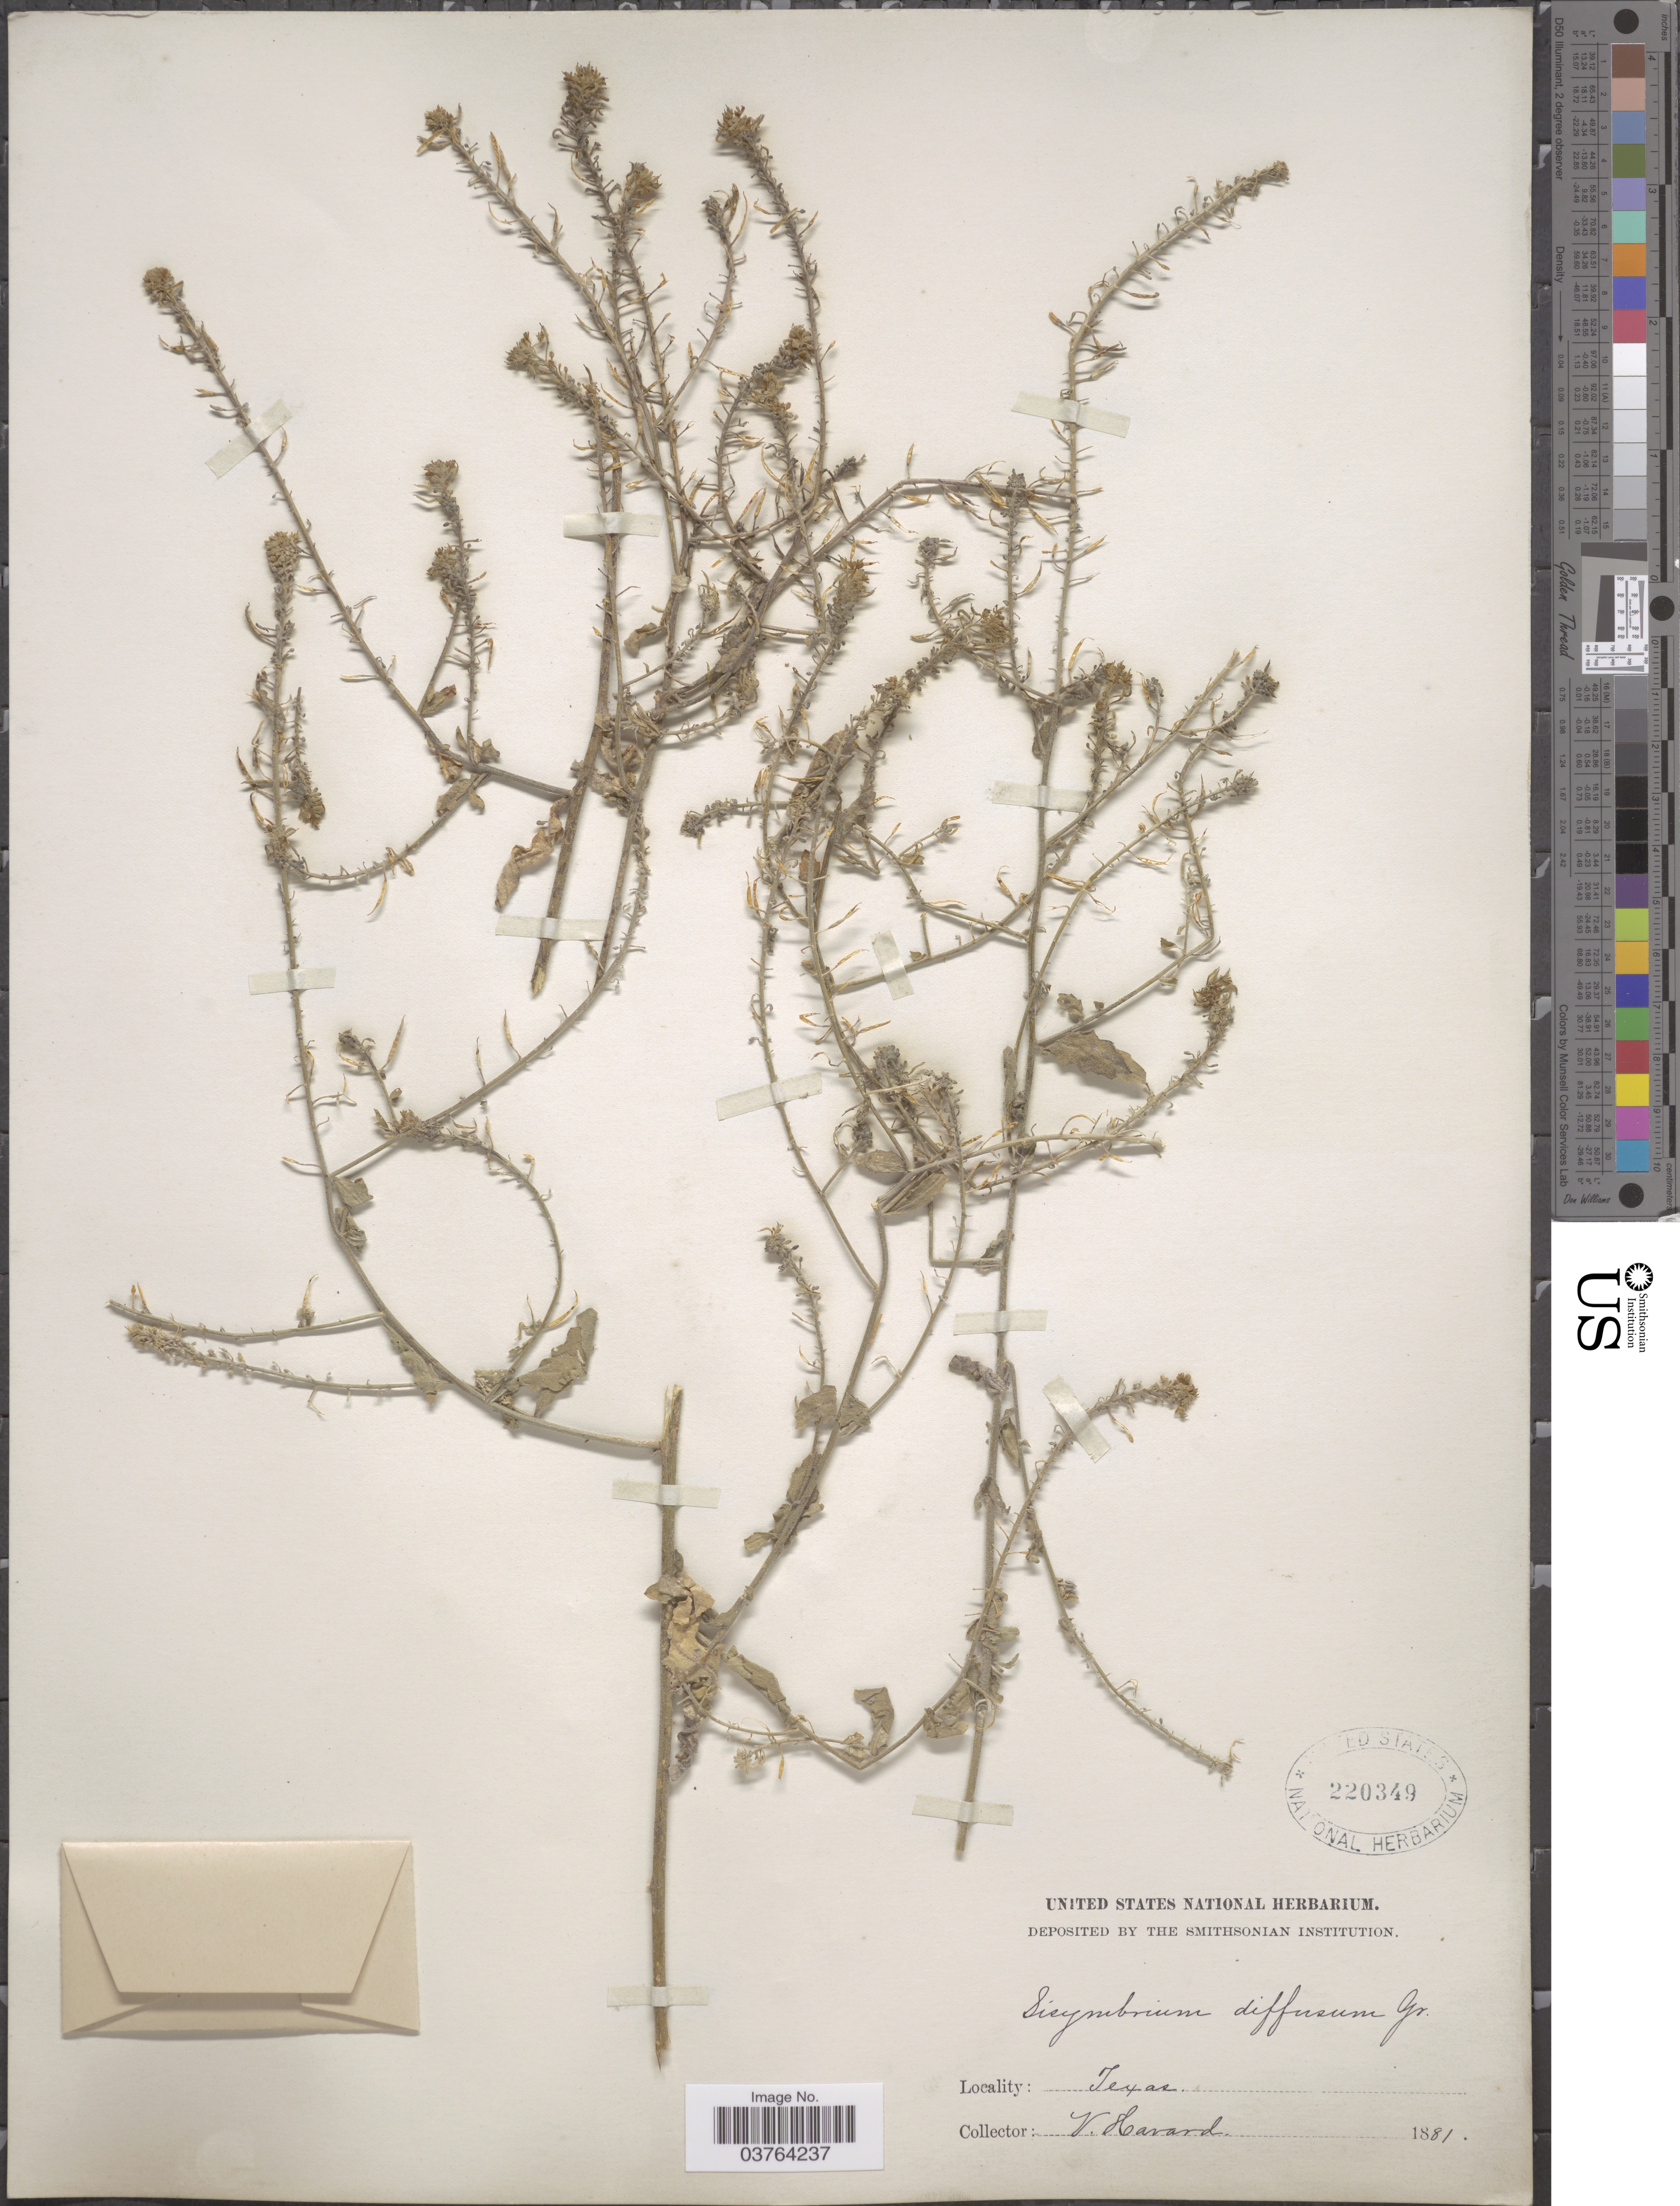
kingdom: Plantae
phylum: Tracheophyta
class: Magnoliopsida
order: Brassicales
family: Brassicaceae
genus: Halimolobos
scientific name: Halimolobos diffusa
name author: (A. Gray) O.E. Schulz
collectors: V. Havard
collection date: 1881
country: United States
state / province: Texas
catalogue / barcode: US 220349